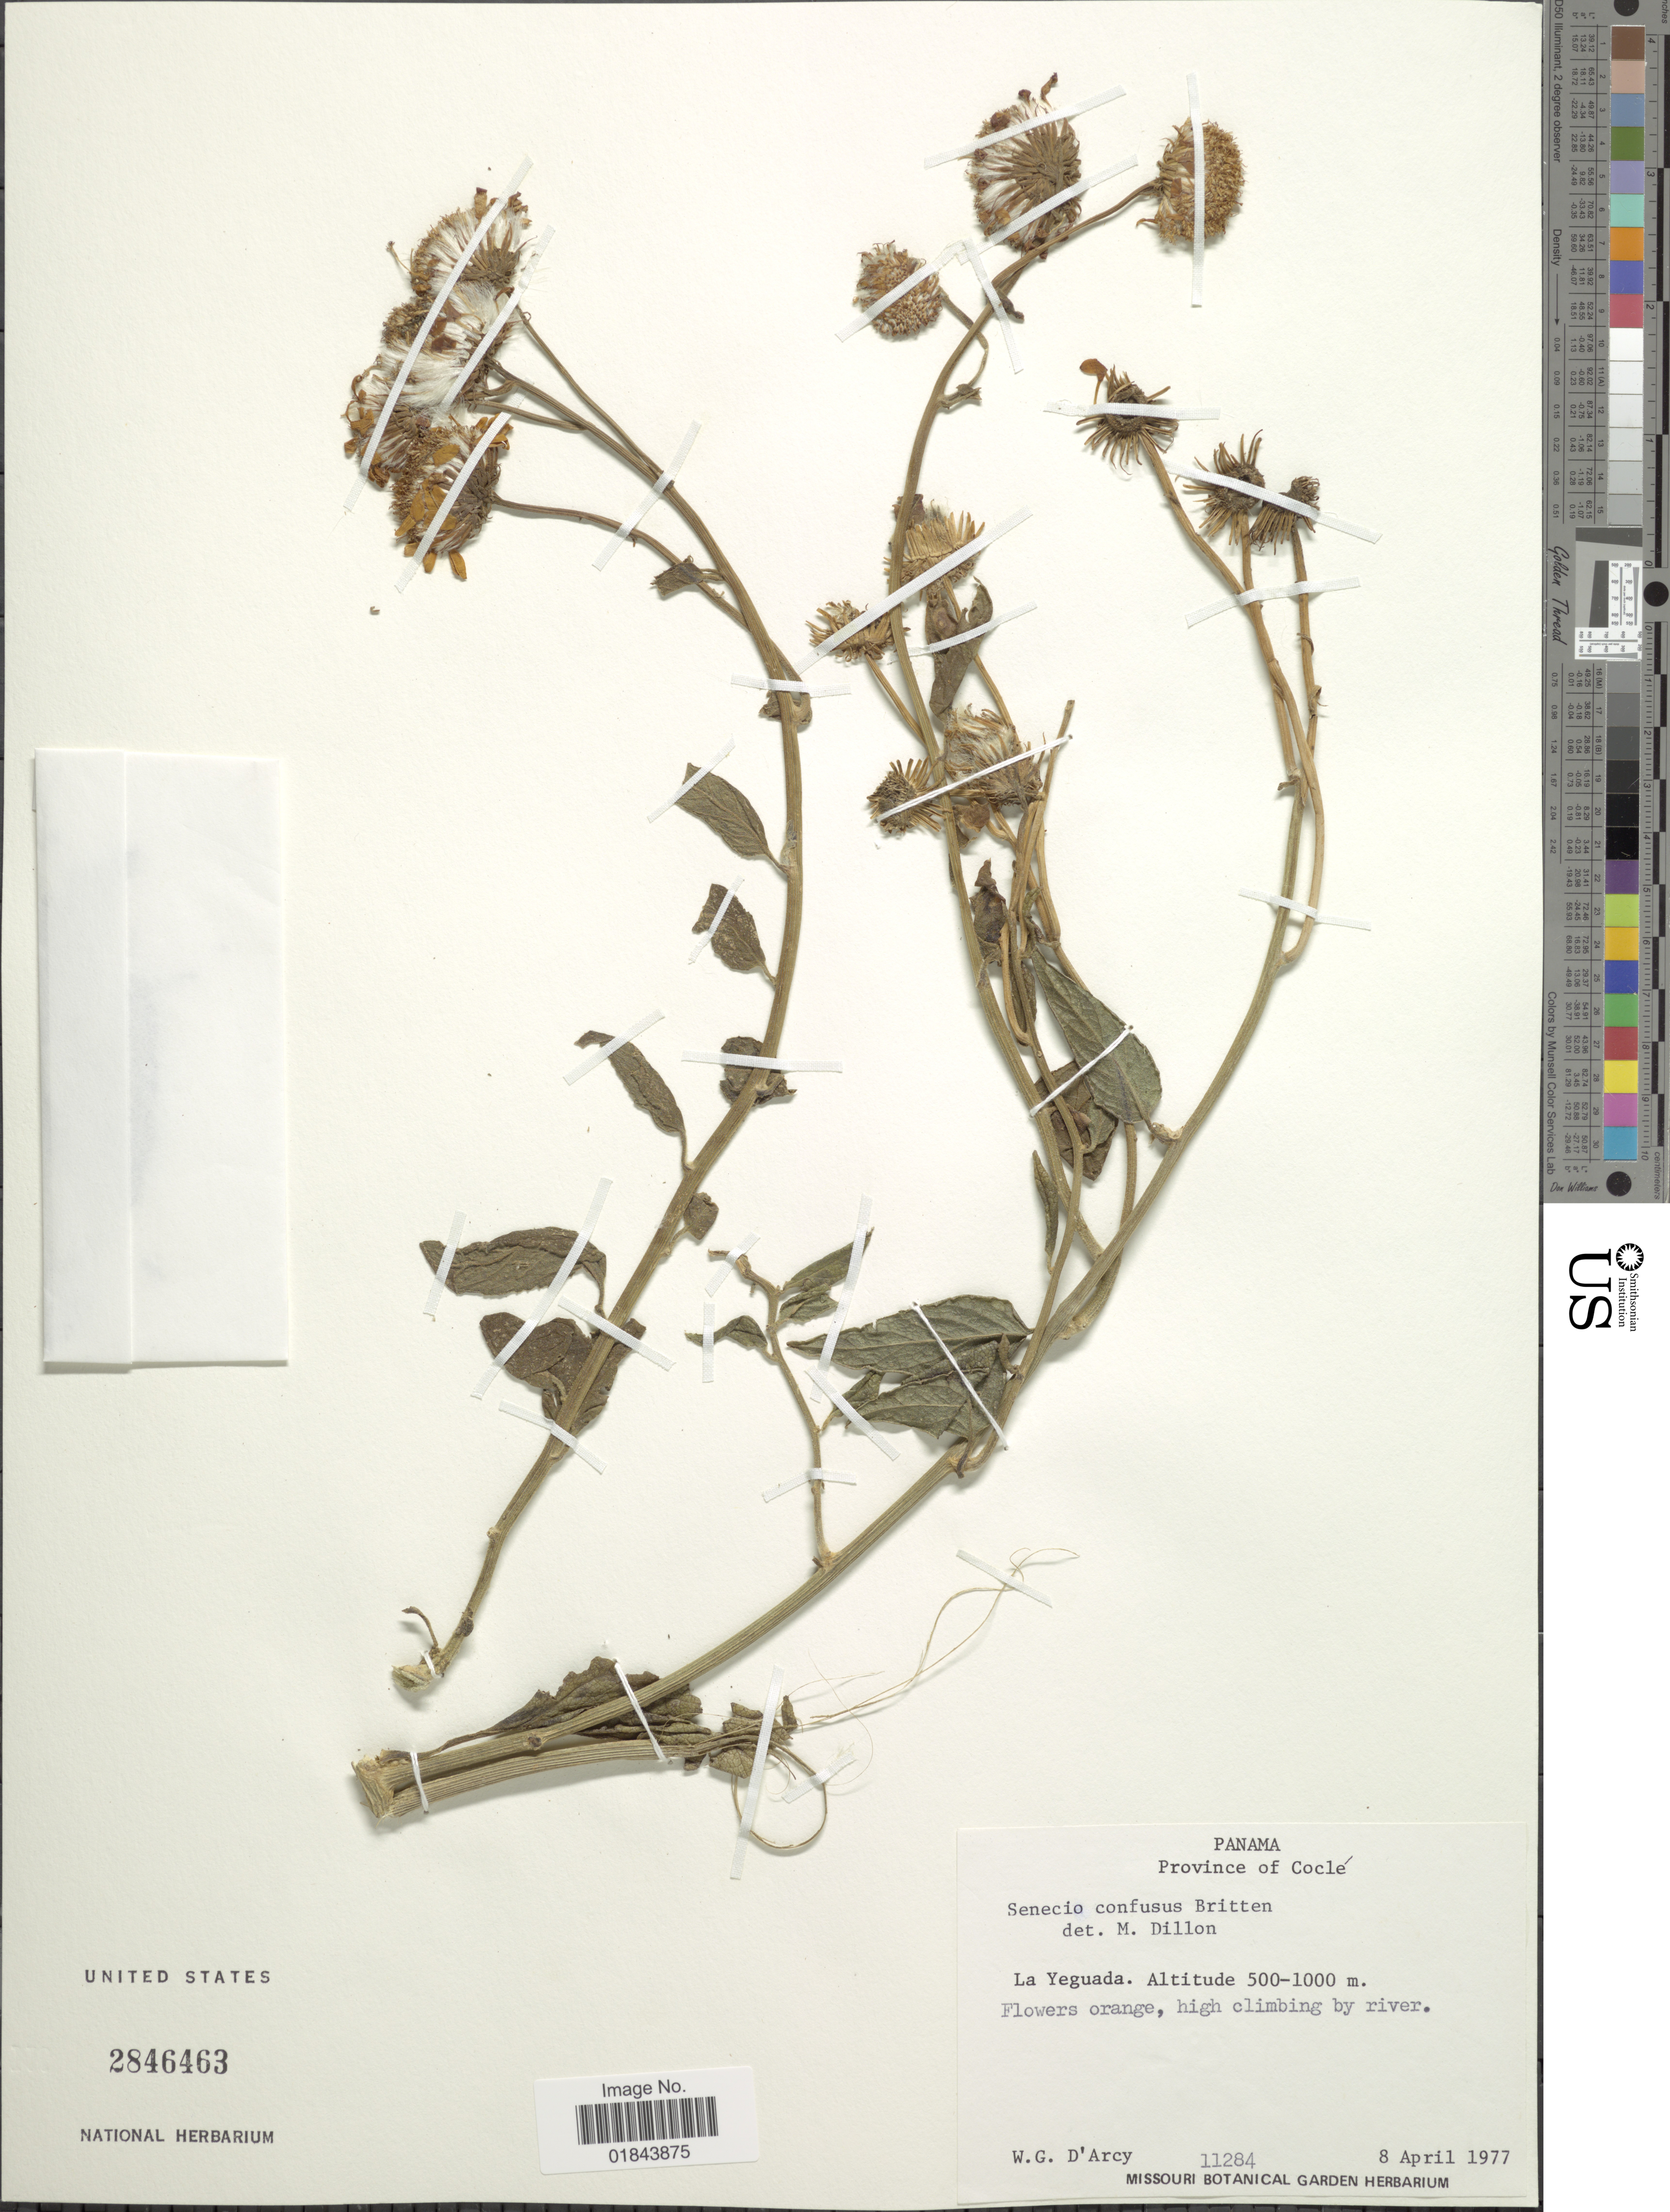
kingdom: Plantae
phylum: Tracheophyta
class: Magnoliopsida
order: Asterales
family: Asteraceae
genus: Pseudogynoxys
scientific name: Pseudogynoxys cummingii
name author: (Benth.) H. Rob. & Cuatrec.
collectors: W. G. D'Arcy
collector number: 11284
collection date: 1977-04-08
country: Panama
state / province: Coclé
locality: Province of Coclé. La Yeguada.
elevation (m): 500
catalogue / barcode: US 2846463